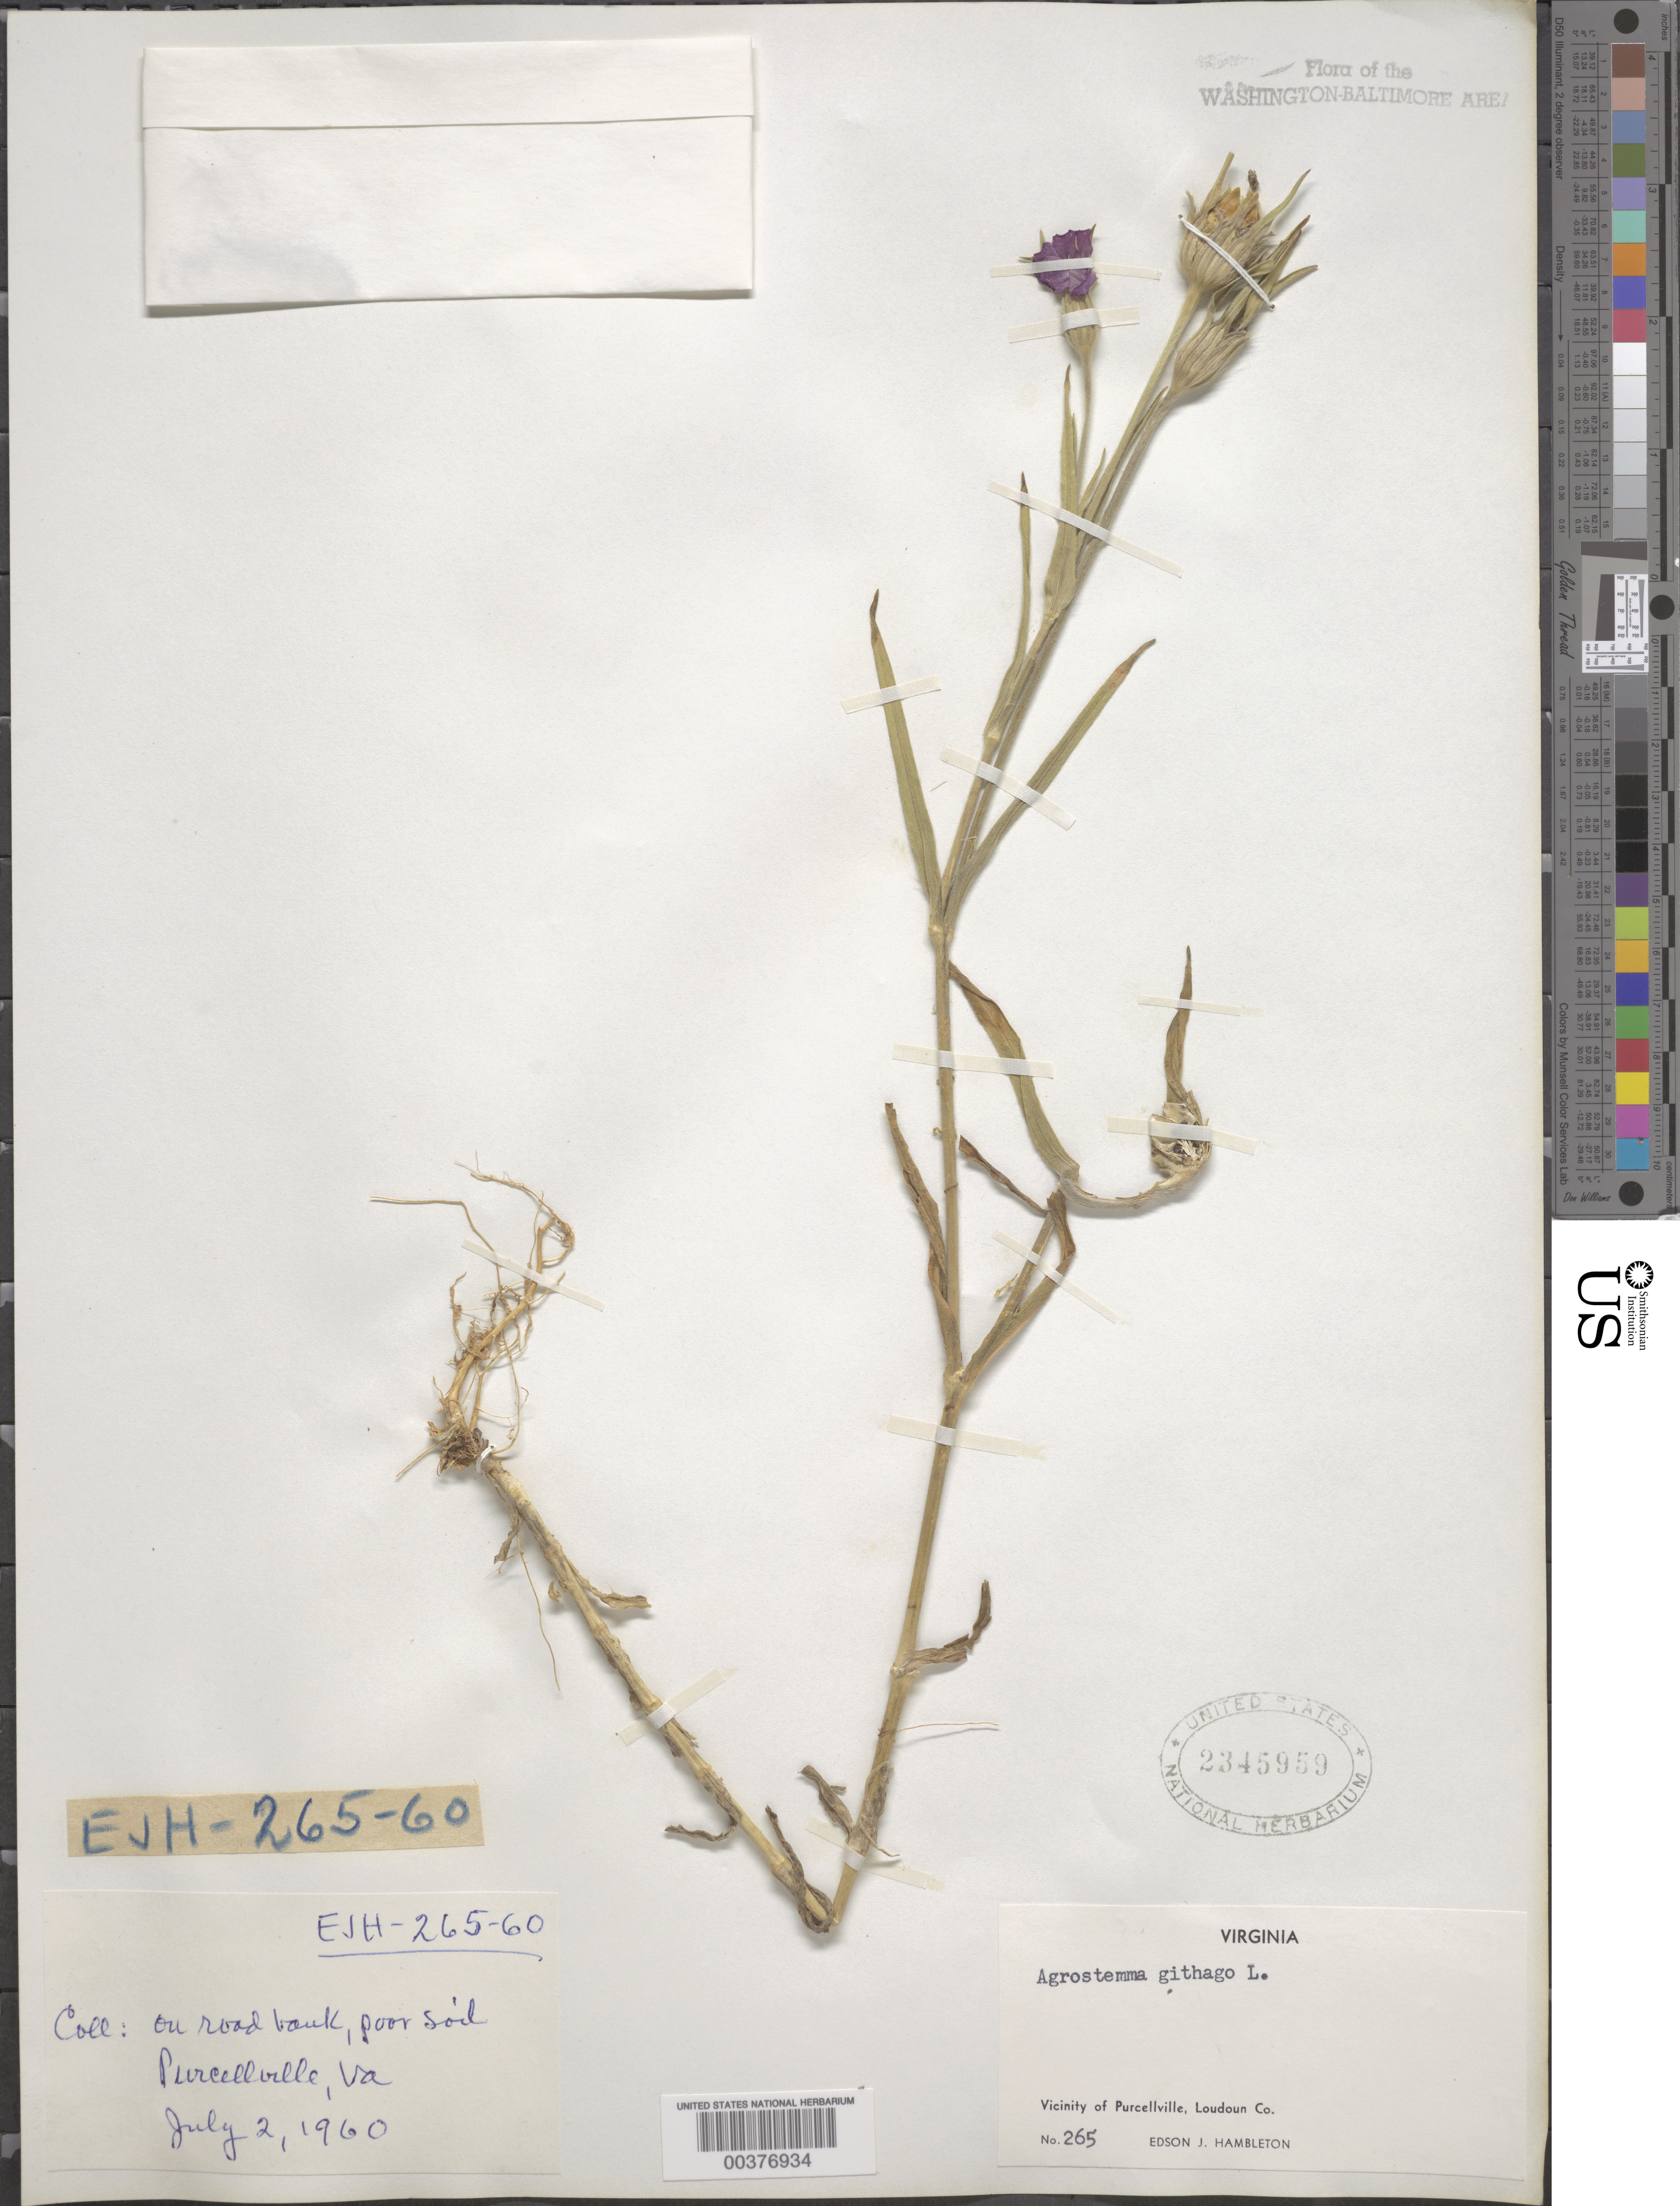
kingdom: Plantae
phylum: Tracheophyta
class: Magnoliopsida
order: Caryophyllales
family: Caryophyllaceae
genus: Agrostemma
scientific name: Agrostemma githago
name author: L.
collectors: E. Hambleton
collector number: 265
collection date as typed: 02 Jul 1960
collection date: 1960-07-02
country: United States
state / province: Virginia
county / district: Loudoun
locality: Purcellville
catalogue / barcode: US 2345959